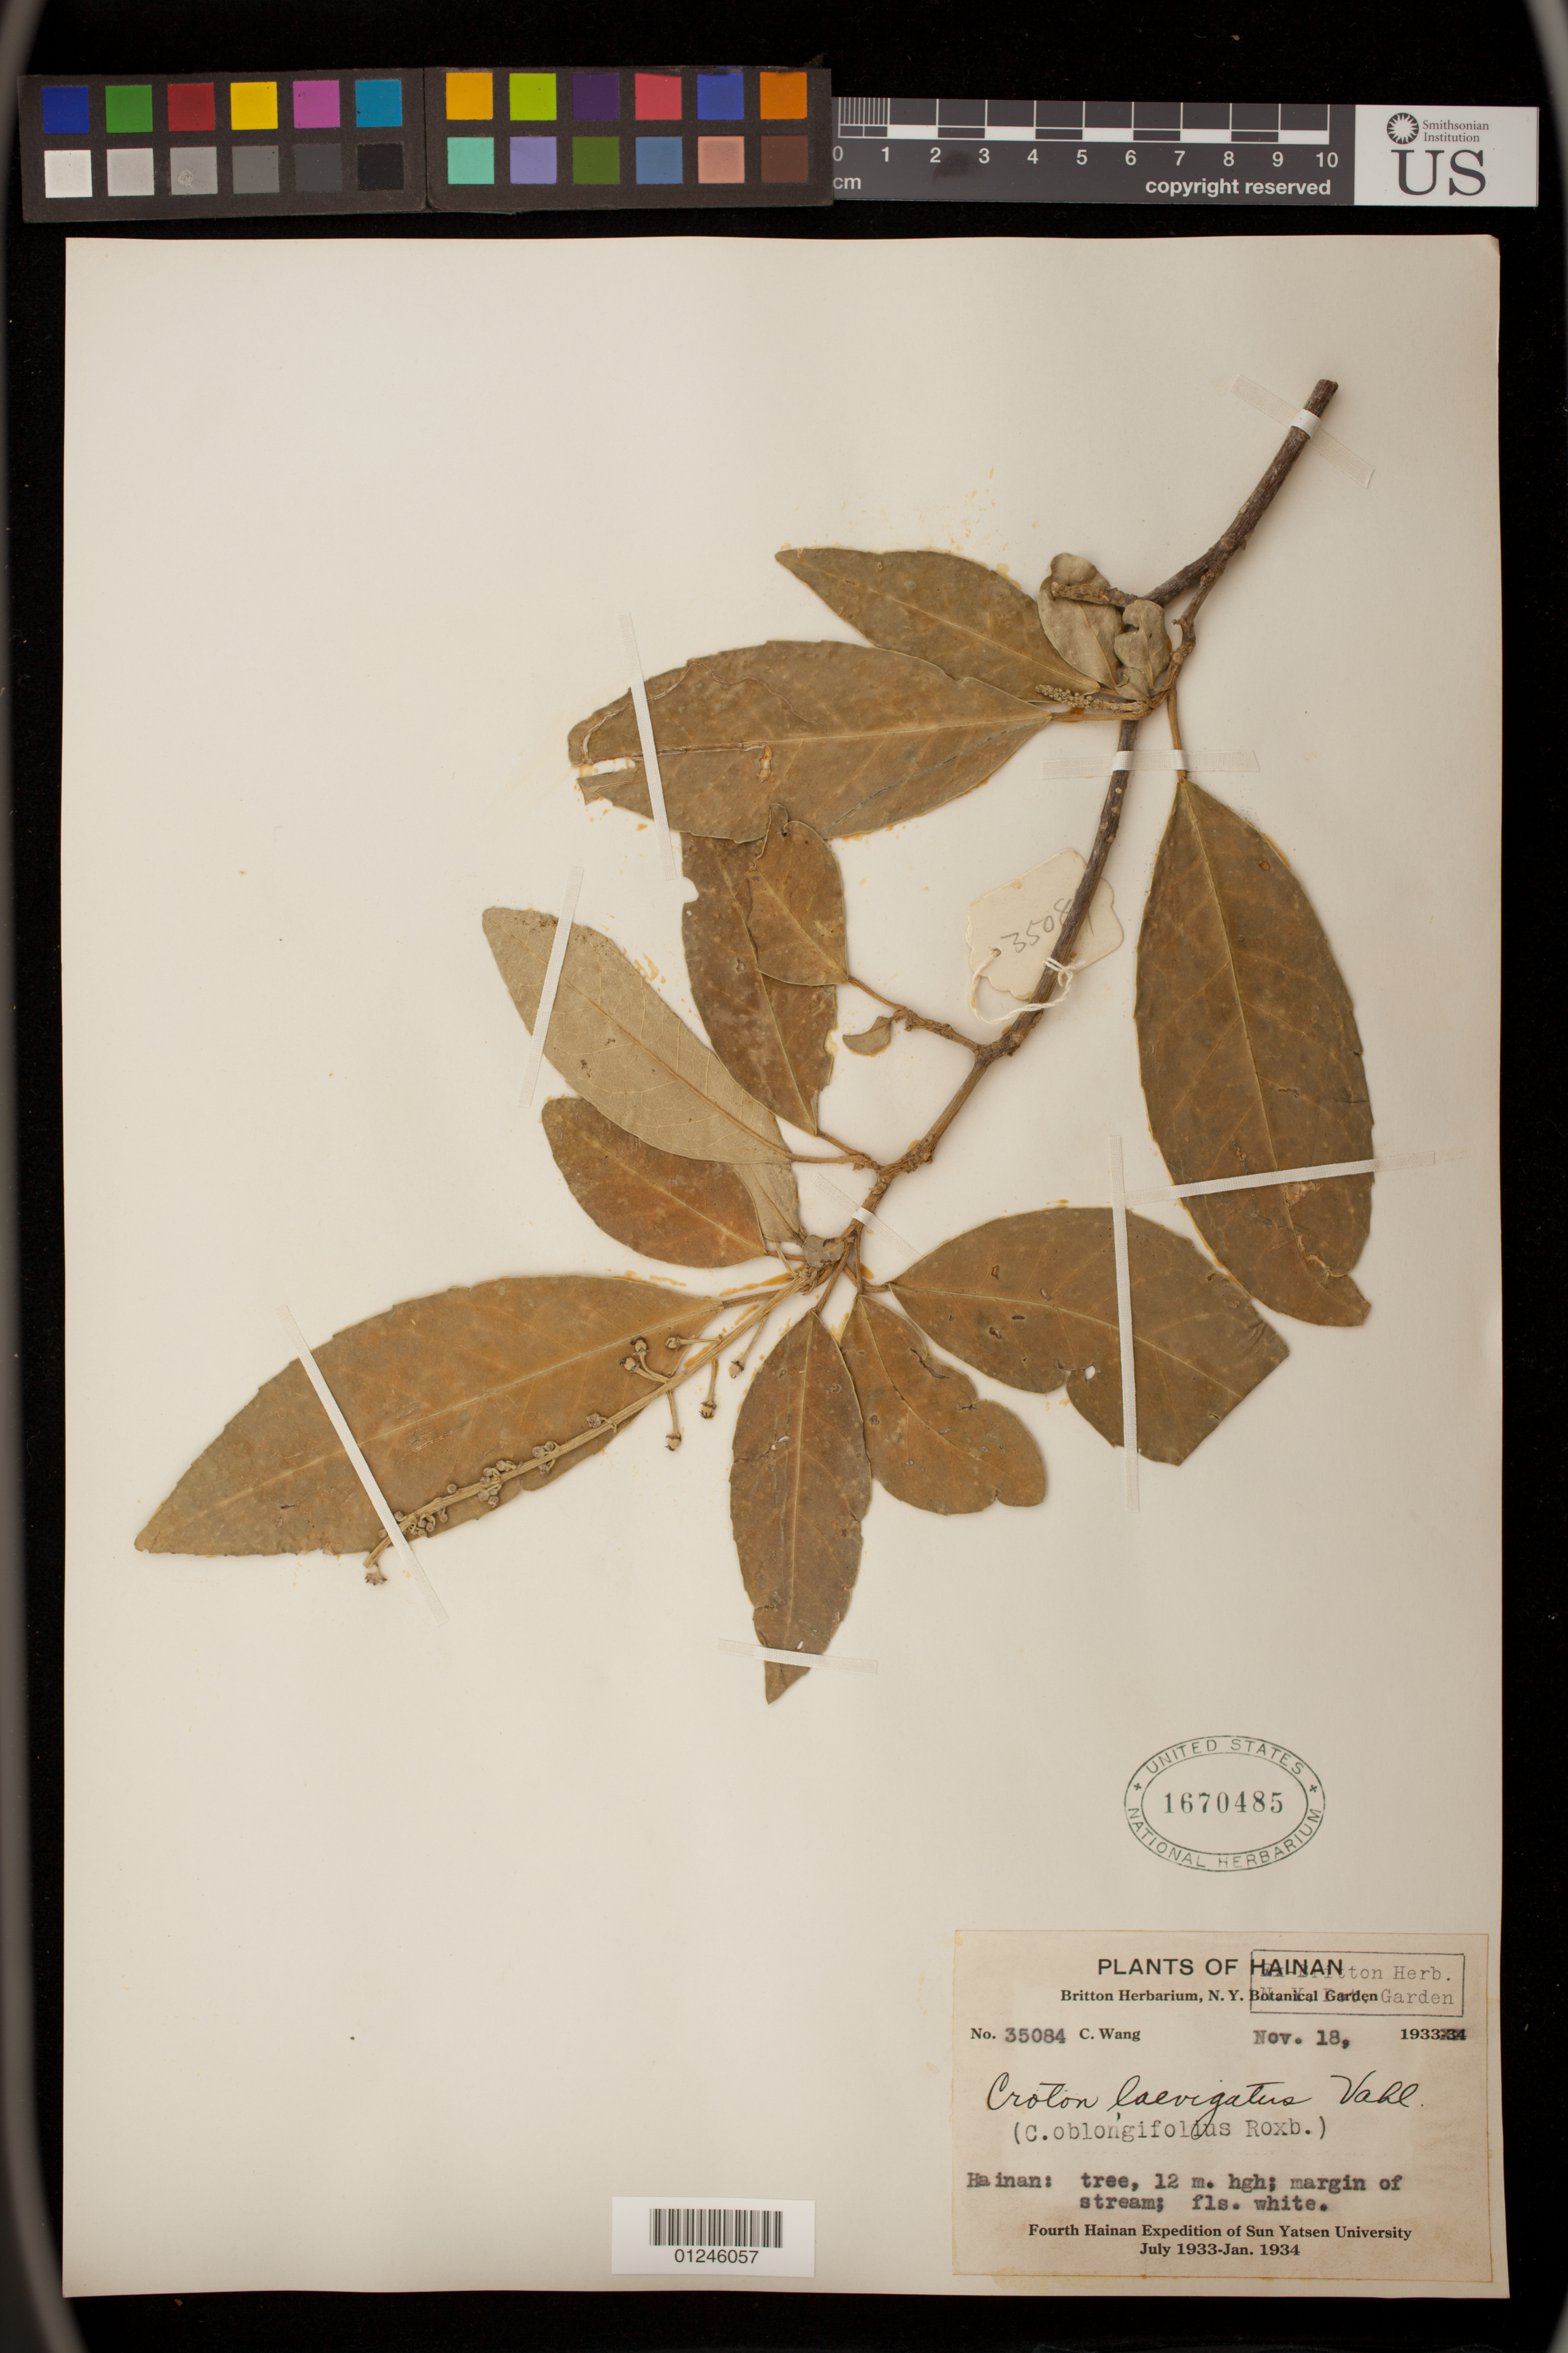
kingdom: Plantae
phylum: Tracheophyta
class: Magnoliopsida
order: Malpighiales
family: Euphorbiaceae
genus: Croton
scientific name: Croton laevigatus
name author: Vahl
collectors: C. Wang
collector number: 35084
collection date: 1933-11-18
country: China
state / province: Hainan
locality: margin of stream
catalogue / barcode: US 1670485